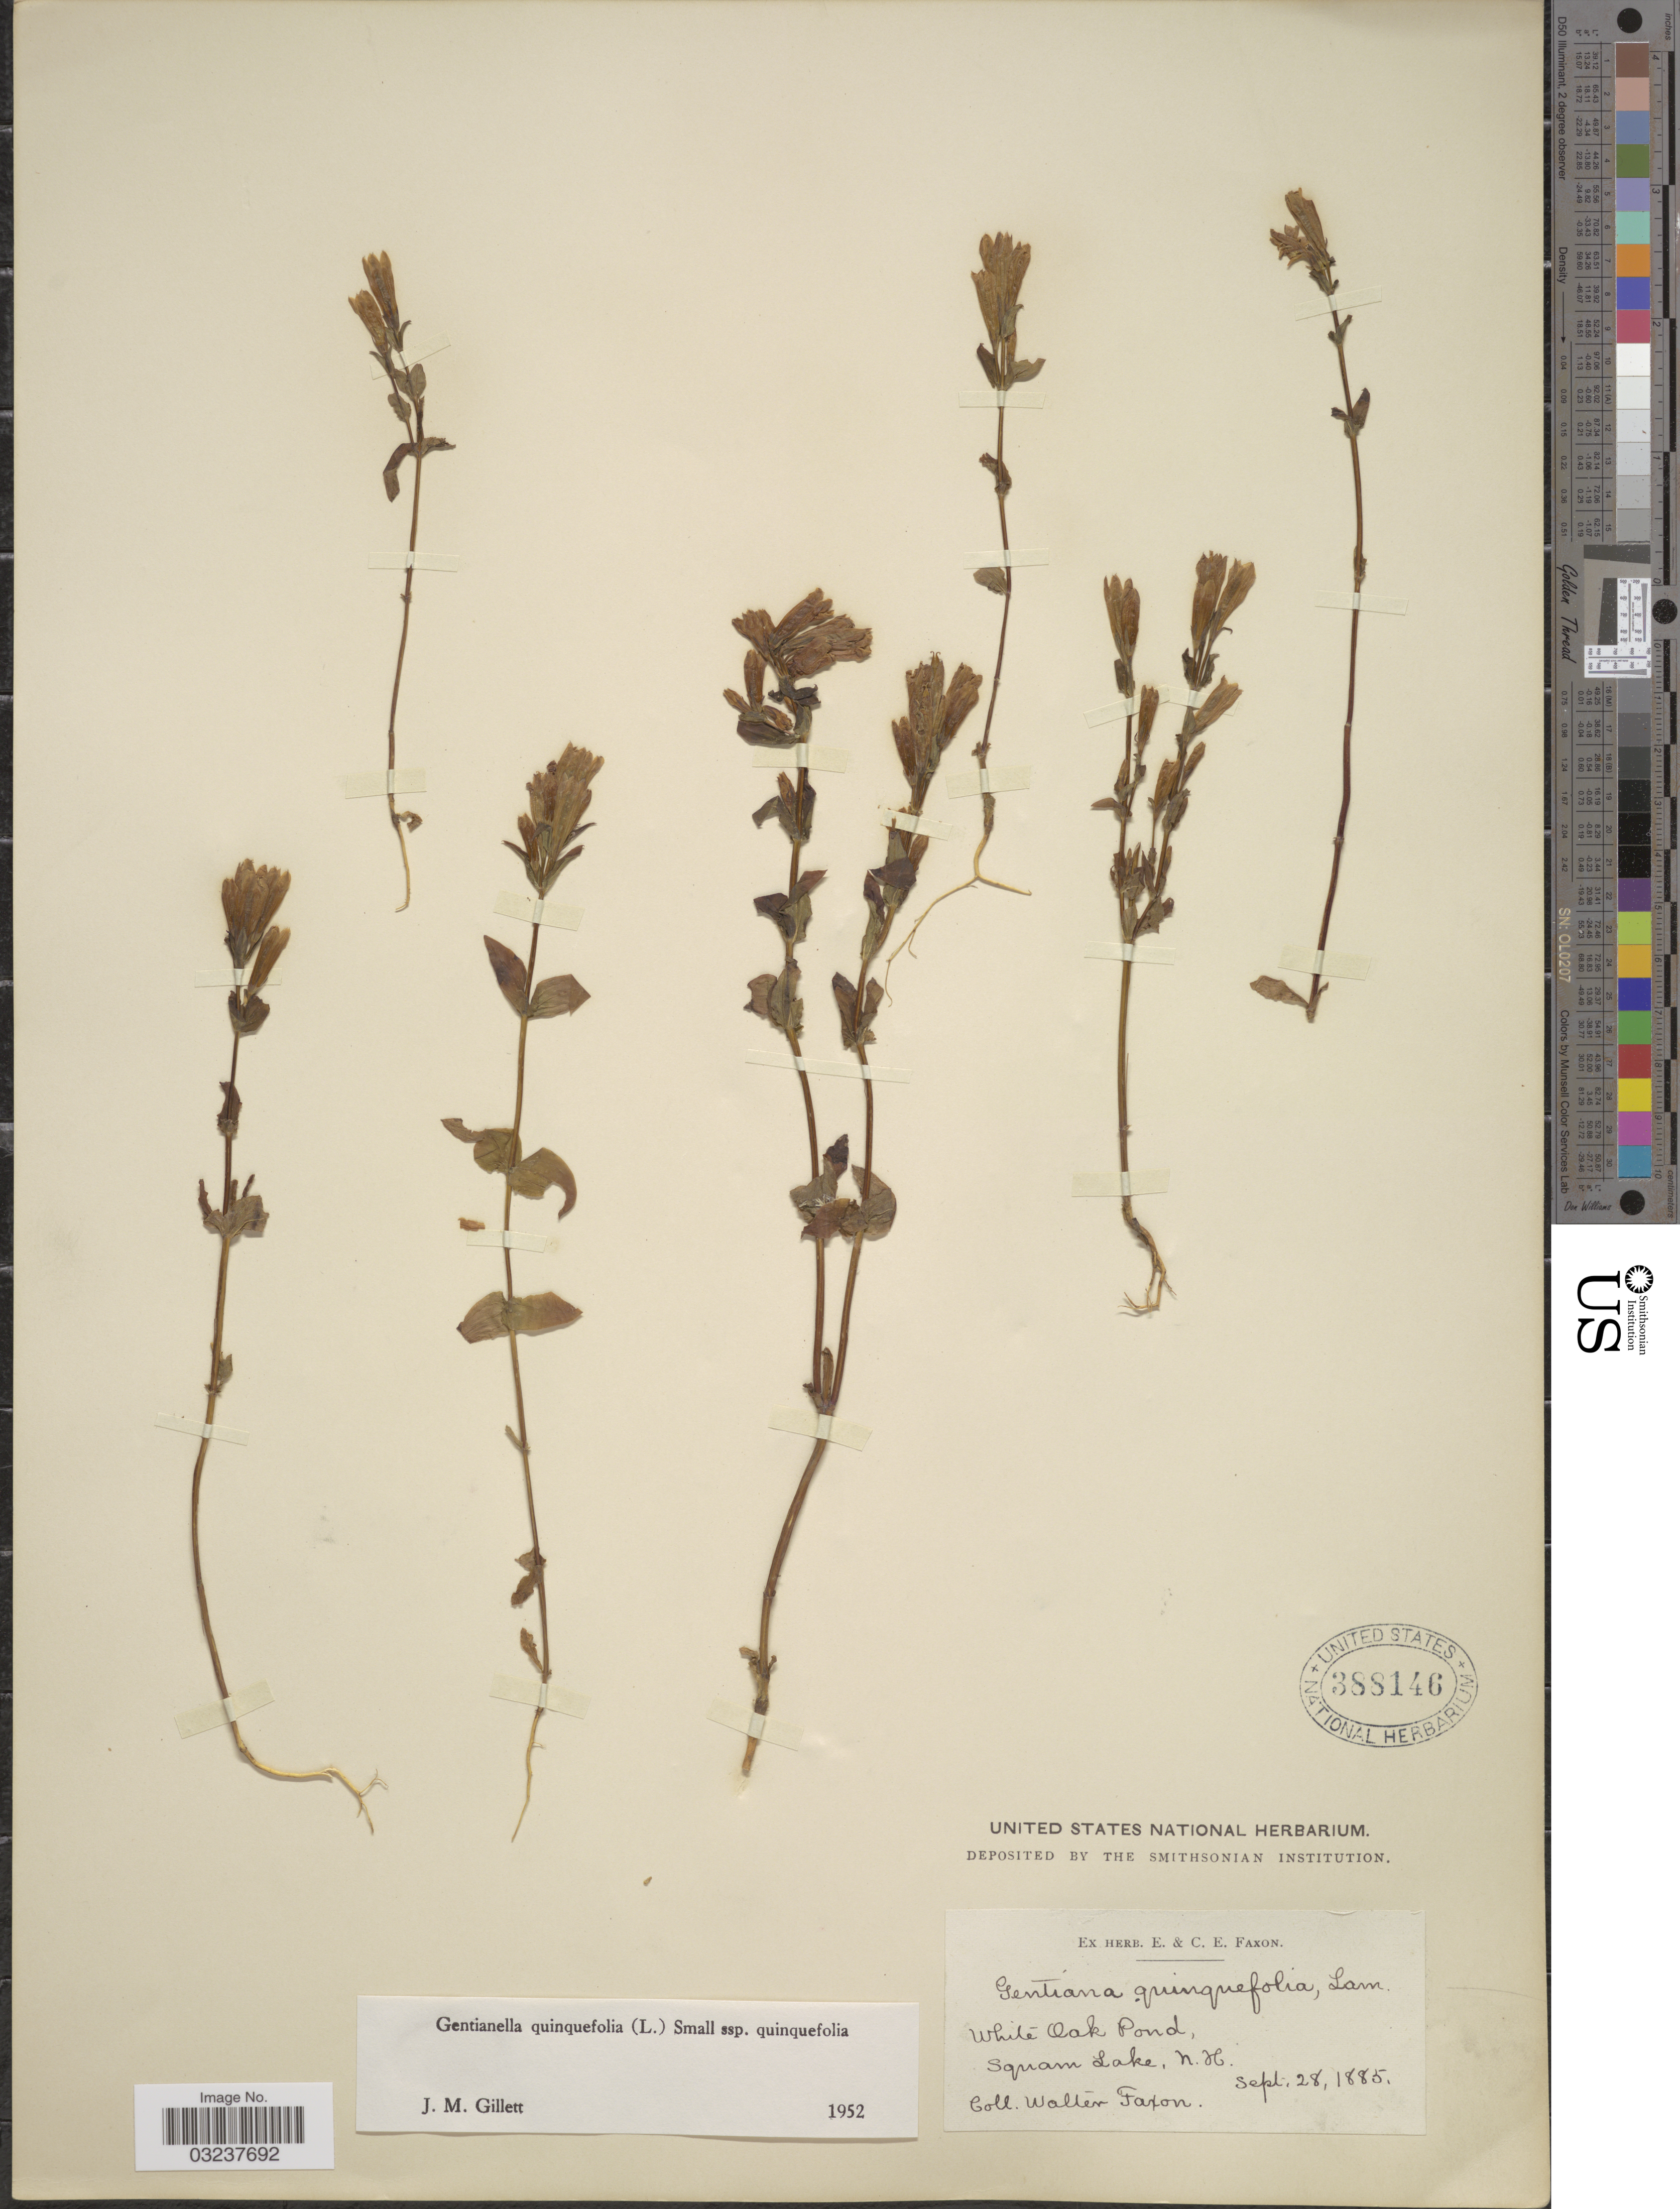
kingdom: Plantae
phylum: Tracheophyta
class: Magnoliopsida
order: Gentianales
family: Gentianaceae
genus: Gentianella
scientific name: Gentianella quinquefolia subsp. quinquefolia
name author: (L.) Small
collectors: W. Faxon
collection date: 1885-09-28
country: United States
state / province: New Hampshire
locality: White Oak Pond, Squam Lake.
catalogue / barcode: US 388146